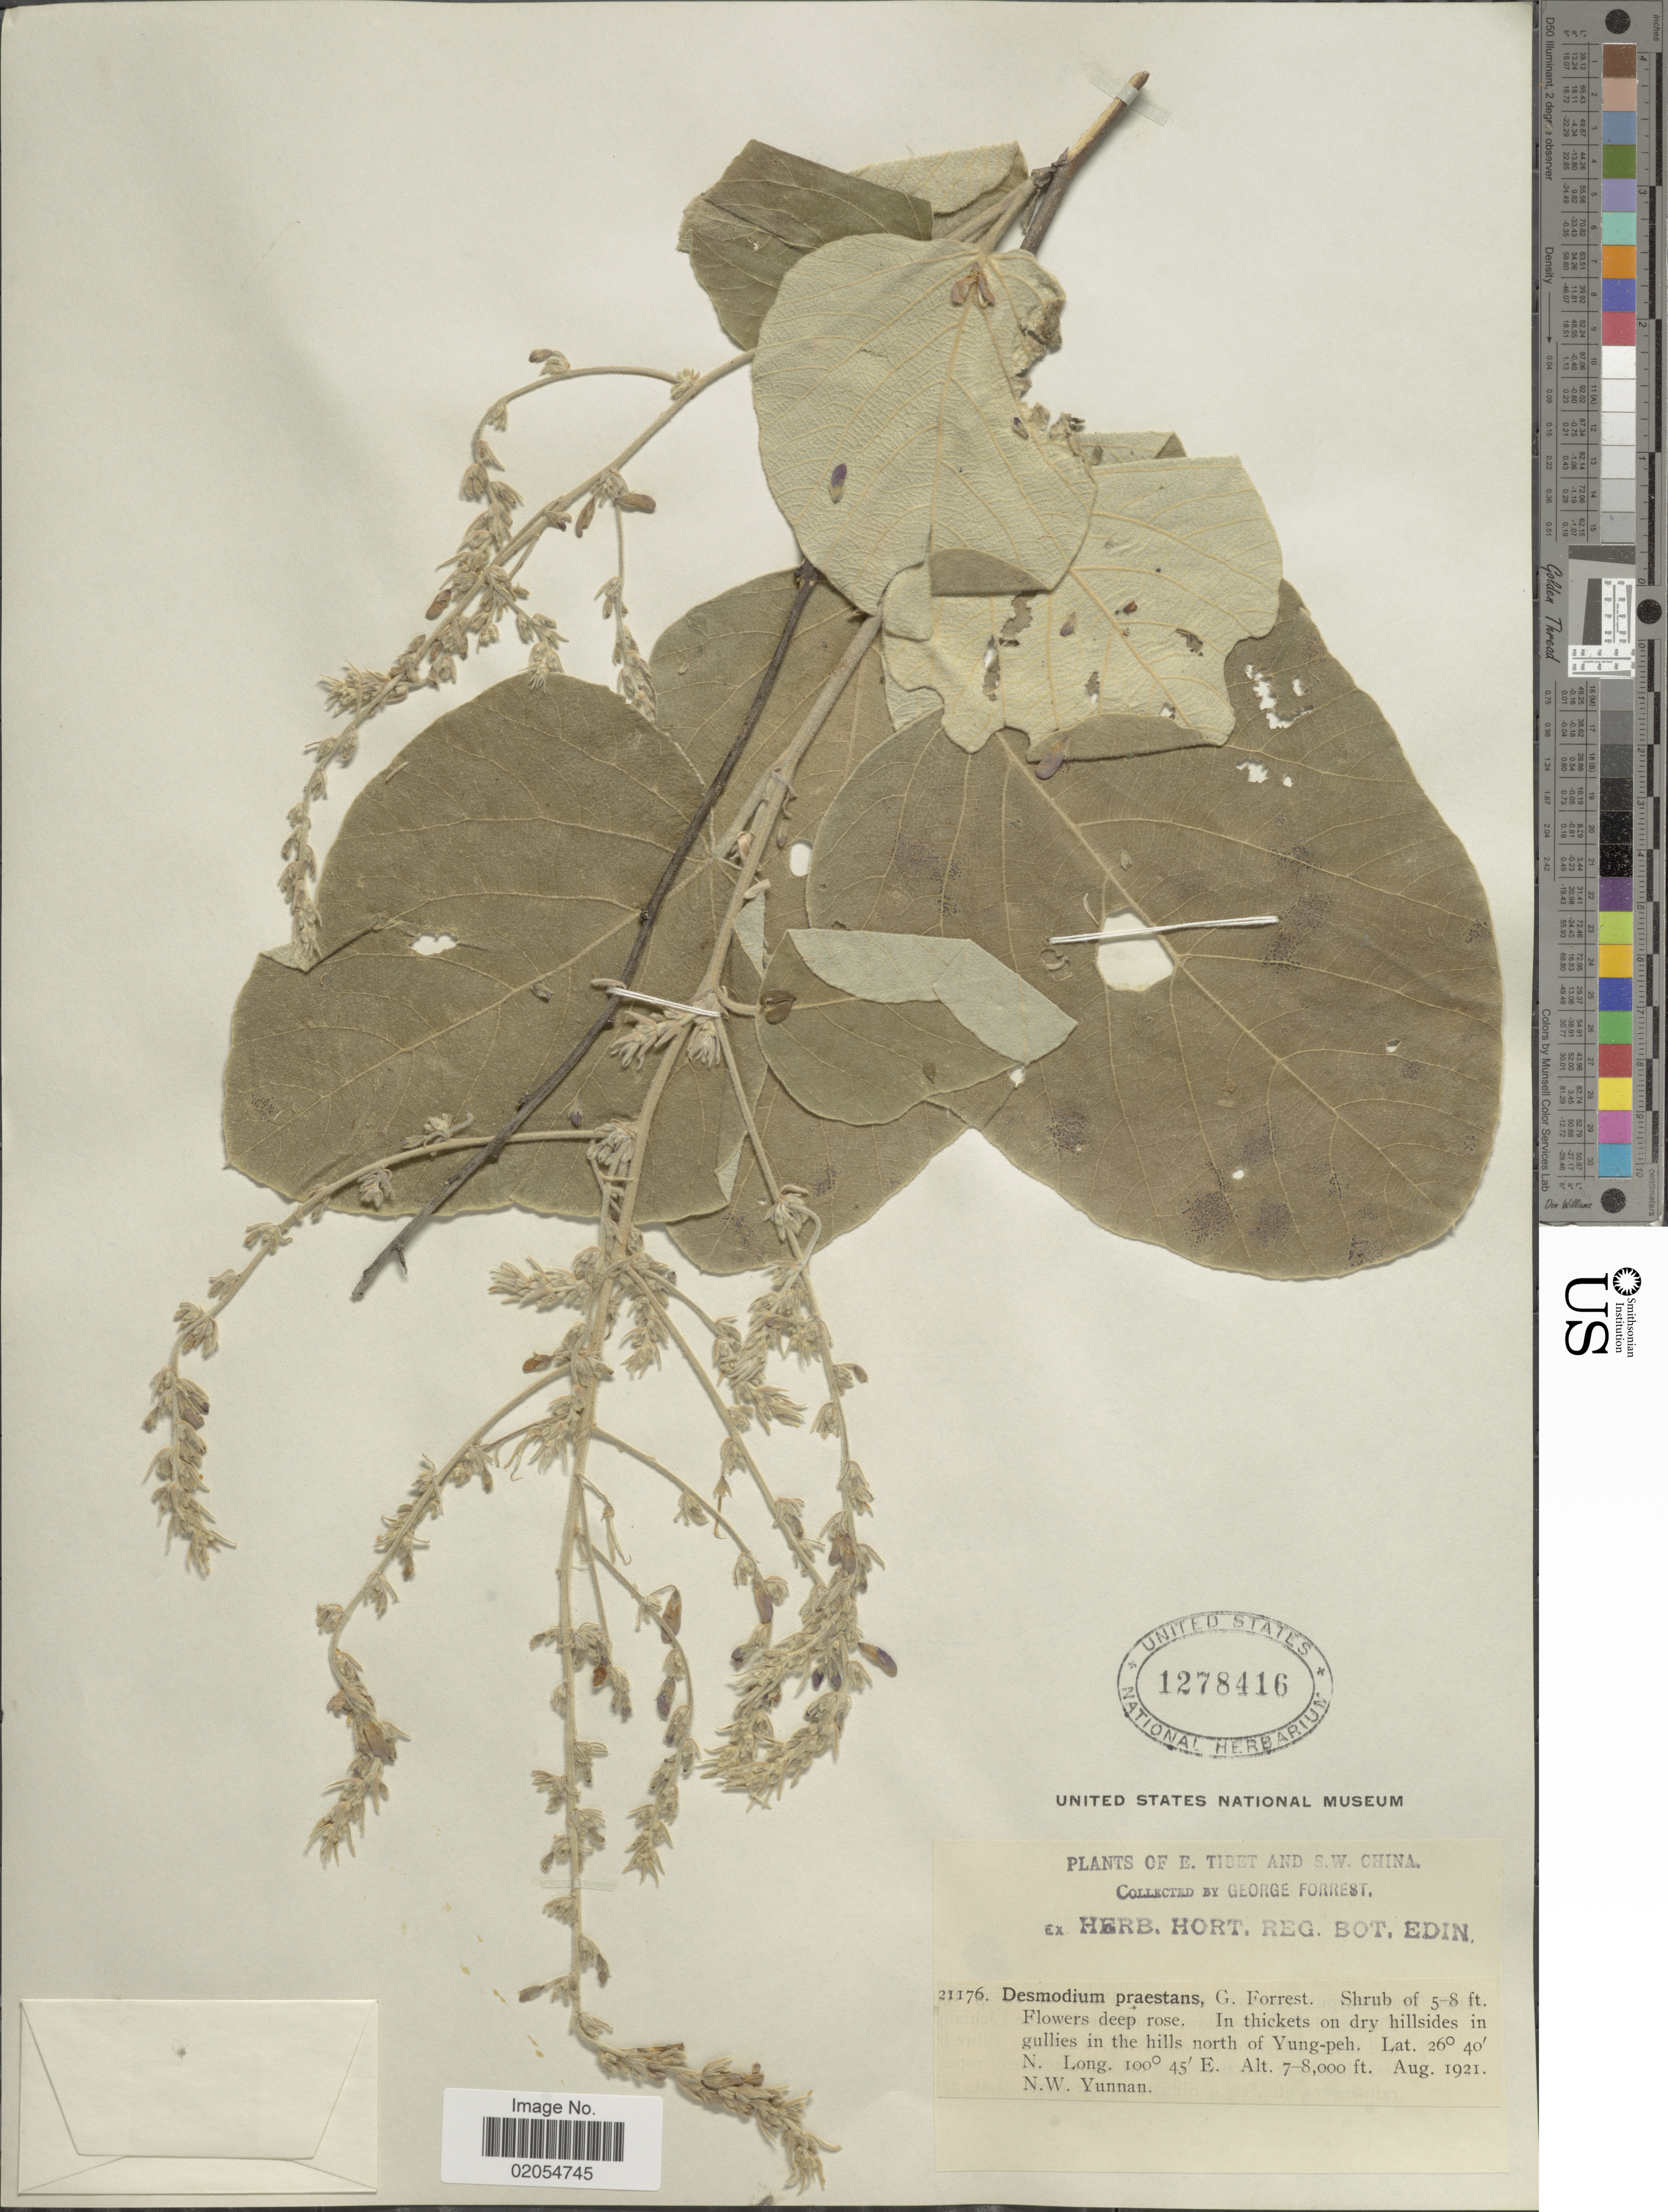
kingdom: Plantae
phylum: Tracheophyta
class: Magnoliopsida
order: Fabales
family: Fabaceae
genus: Sunhangia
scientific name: Sunhangia yunnanensis var. praestans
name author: (Forrest ex W.W. Sm.) H. Ohashi & K. Ohashi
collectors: G. Forrest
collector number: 21176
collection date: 1921-08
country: China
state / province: Yunnan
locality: N. W. Yunnan. E. Tibet and S. W. China. north of Yung-peh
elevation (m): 2134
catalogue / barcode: US 1278416